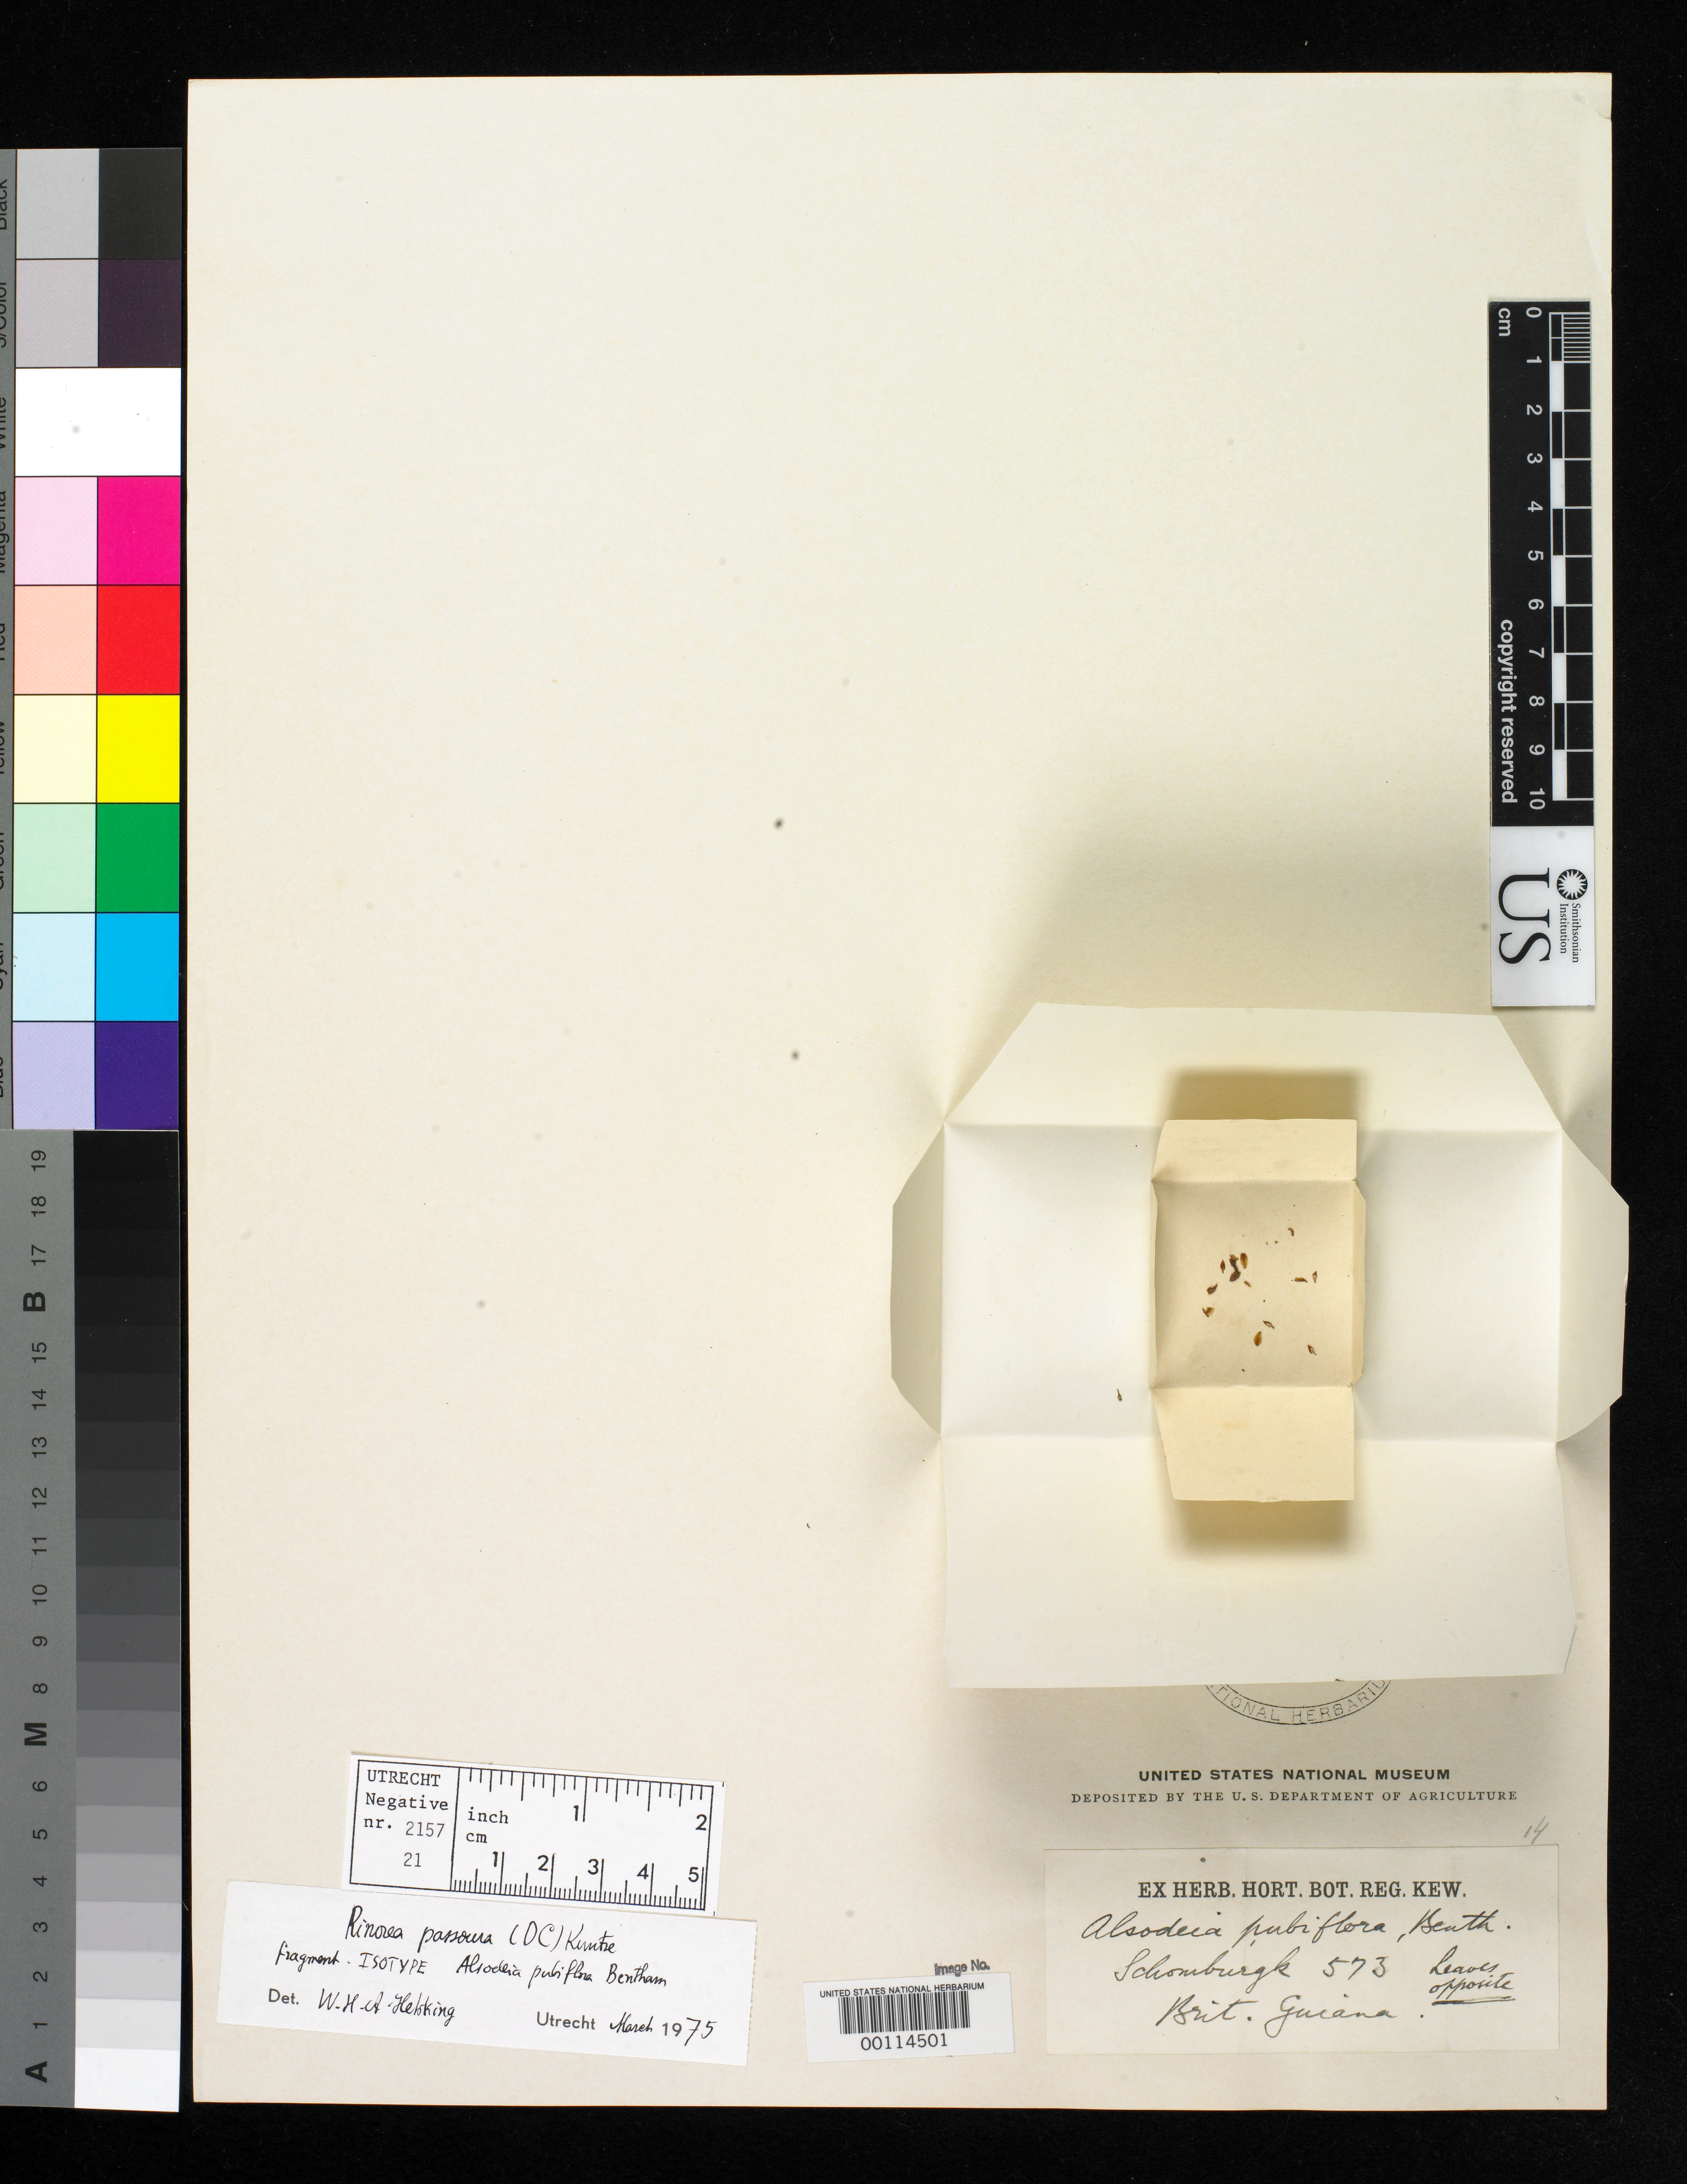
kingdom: Plantae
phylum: Tracheophyta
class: Magnoliopsida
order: Malpighiales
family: Violaceae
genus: Alsodeia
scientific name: Alsodeia pubiflora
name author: Benth.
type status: Type Fragment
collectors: M. R. Schomburgk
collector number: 573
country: Guyana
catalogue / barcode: US 1056898